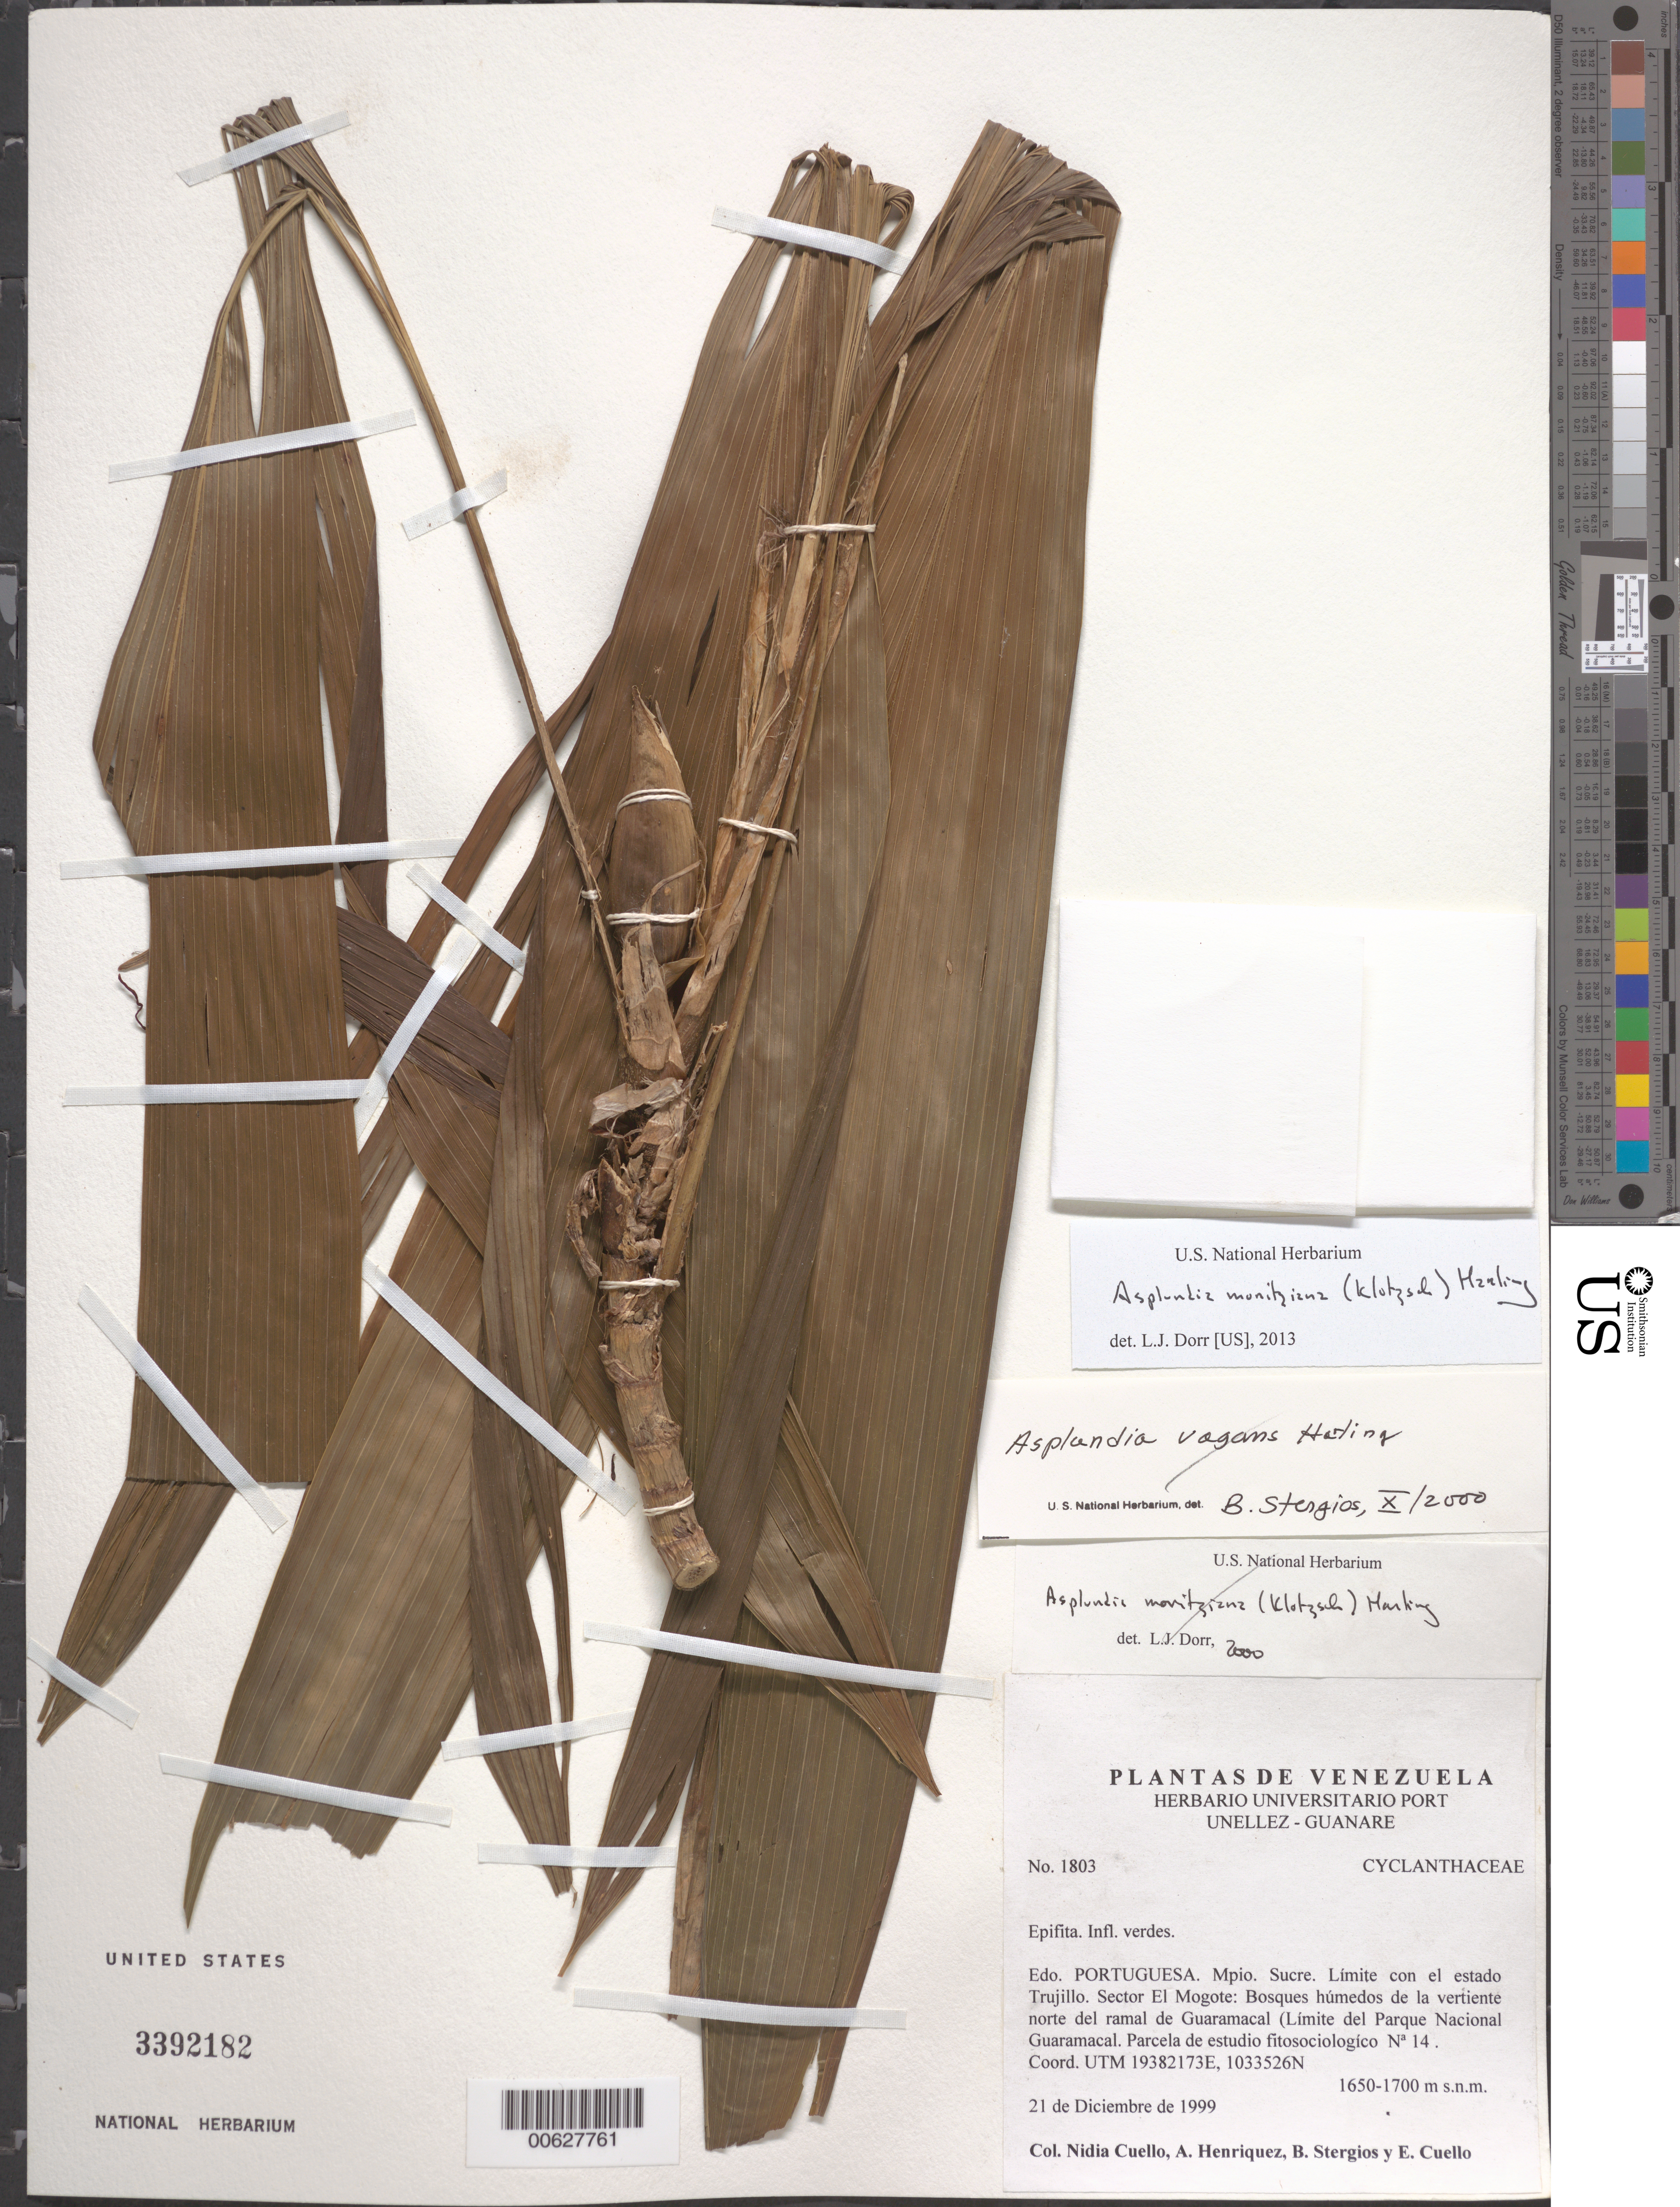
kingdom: Plantae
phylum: Tracheophyta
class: Liliopsida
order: Pandanales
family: Cyclanthaceae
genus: Asplundia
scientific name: Asplundia moritziana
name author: (Klotzsch) Harling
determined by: Dorr, L. J., (BOT), Smithsonian Institution - National Museum of Natural History (UNITED STATES)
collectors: N. L. Cuello, A. Henriquez, B. G. Stergios & E. Cuello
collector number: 1803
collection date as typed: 21 Dec 1999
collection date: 1999-12-21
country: Venezuela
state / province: Portuguesa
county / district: Sucre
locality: Sector El Mogote, vertiente N ramal de Guaramacal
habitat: Bosques húmedos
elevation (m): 1650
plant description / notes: PORT, US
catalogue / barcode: US 3392182